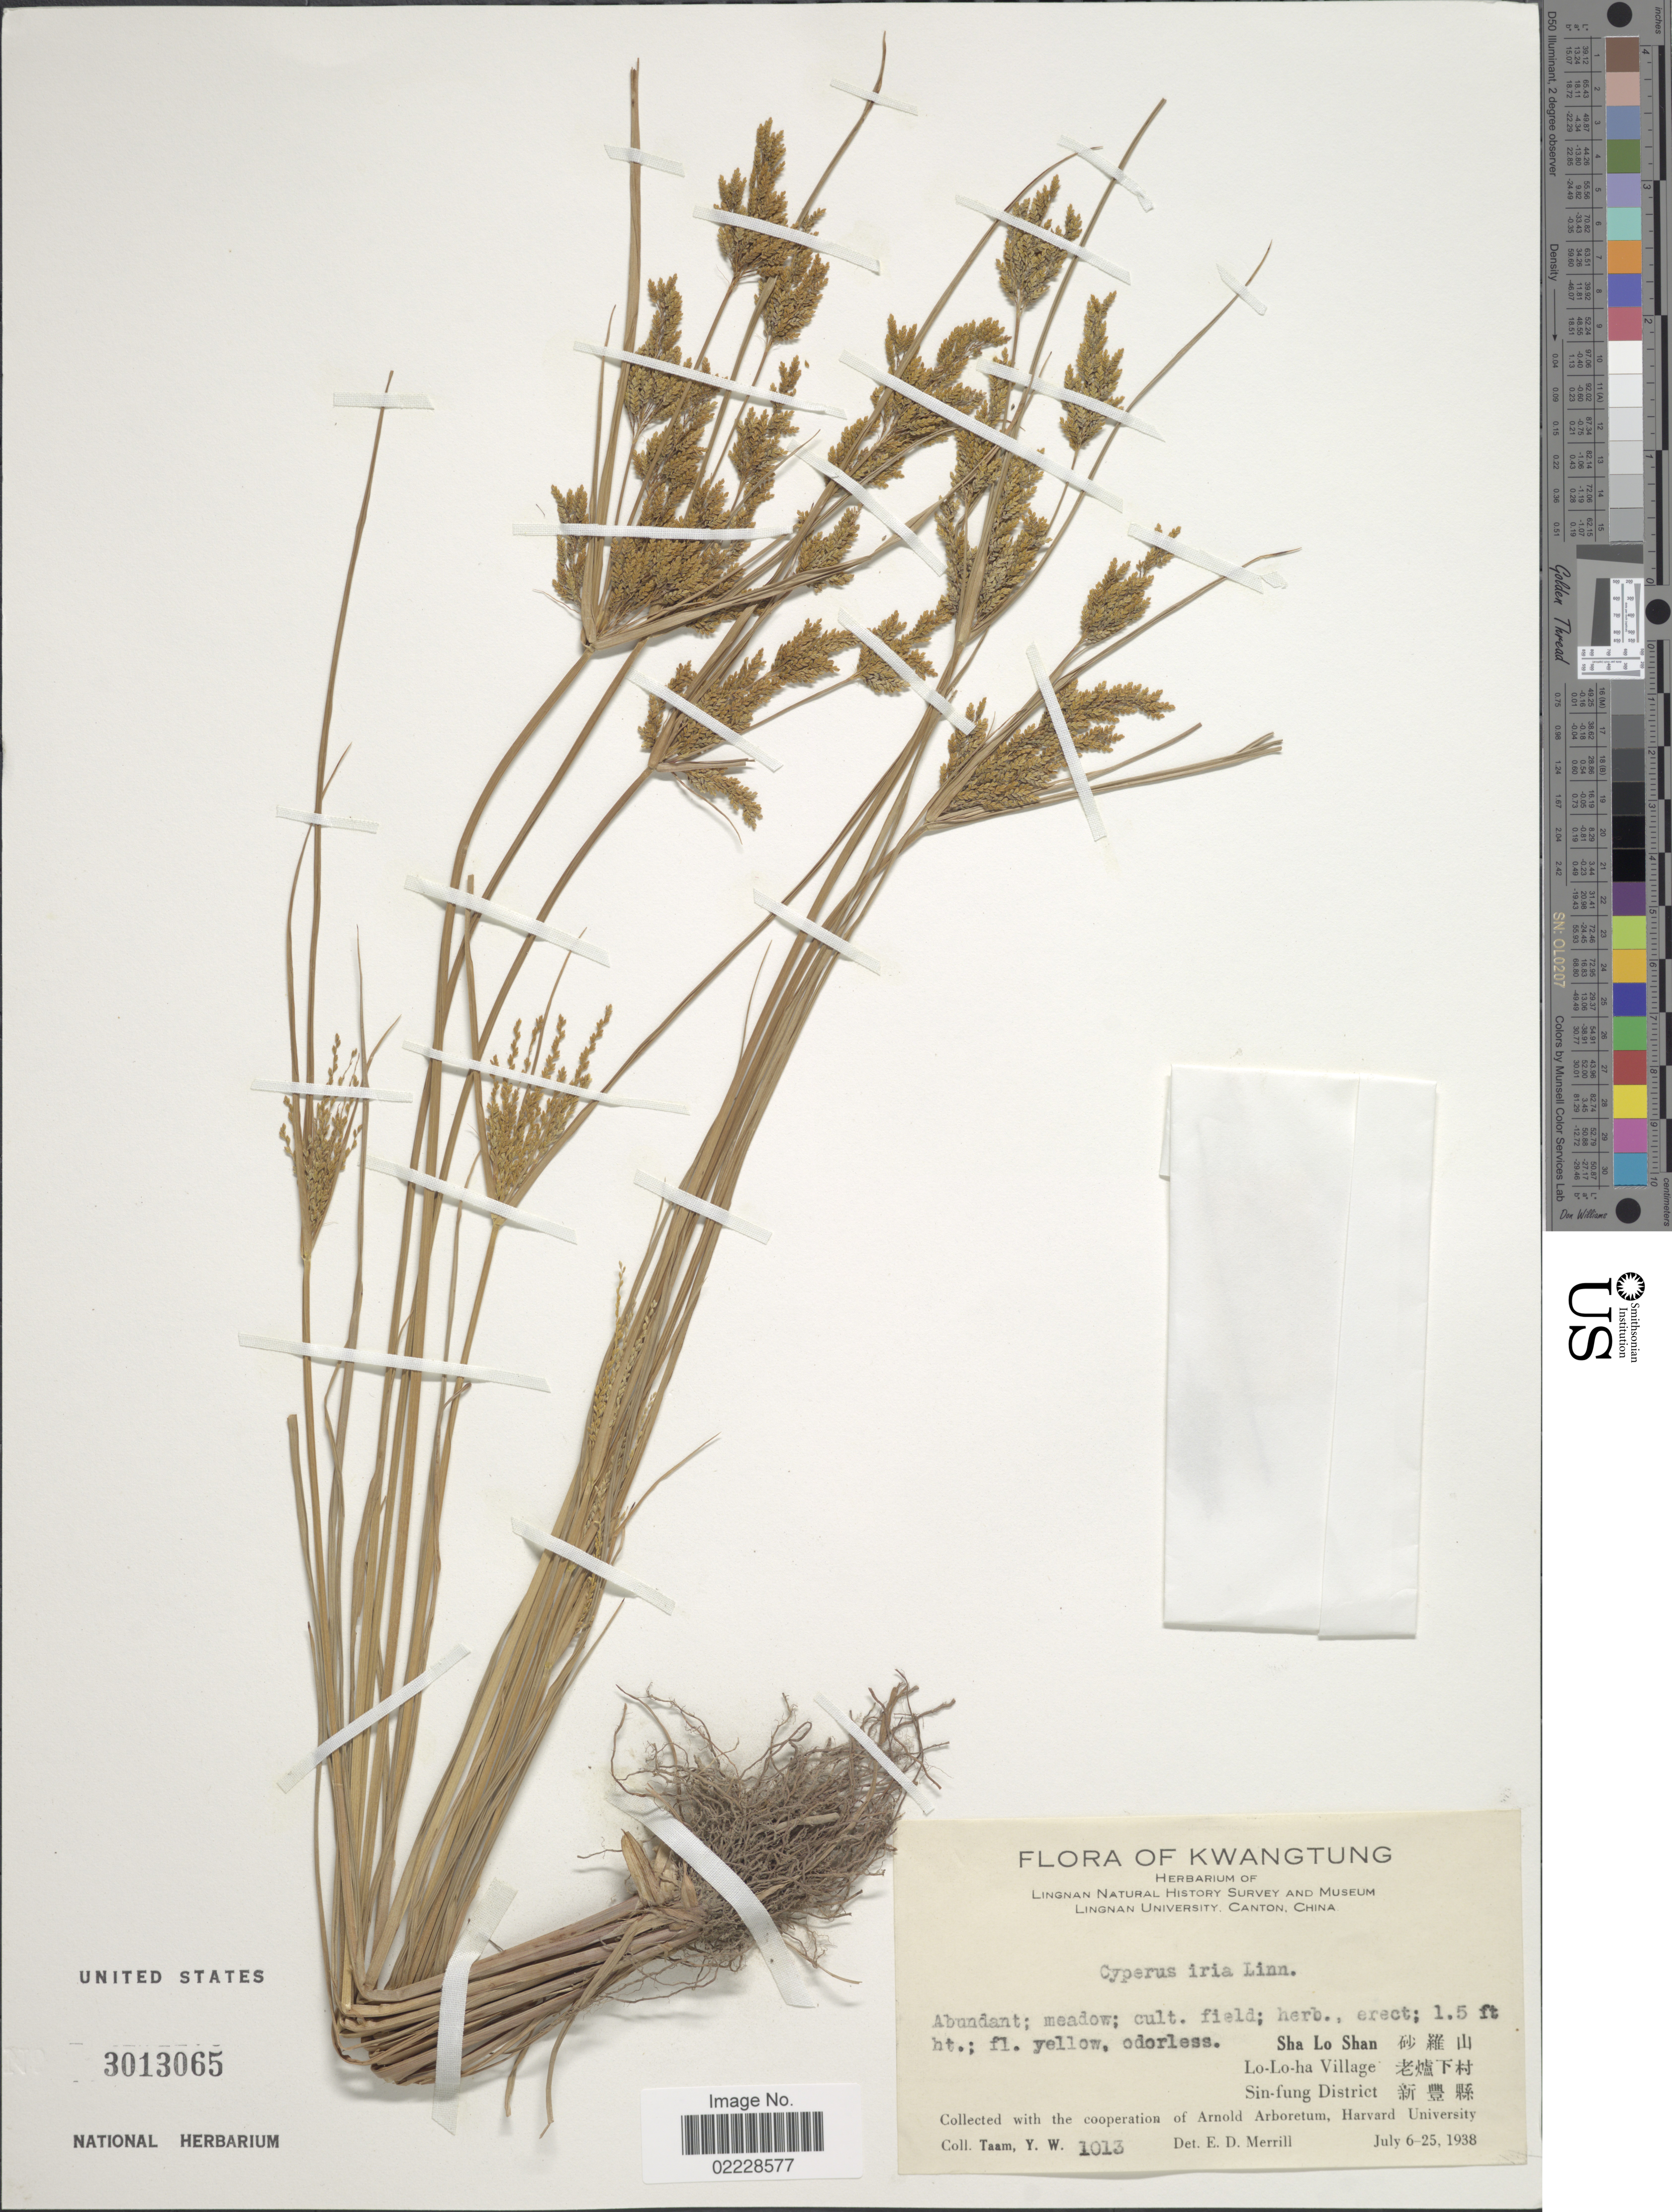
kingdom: Plantae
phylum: Tracheophyta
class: Liliopsida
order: Poales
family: Cyperaceae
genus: Cyperus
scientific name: Cyperus iria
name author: L.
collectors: Y. W. Taam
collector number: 1013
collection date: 1938-07-06/1938-07-25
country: China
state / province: Guangdong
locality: Kwatung,Sha Lo Shan , Lo-Lo ha Village, Sin-Fung District .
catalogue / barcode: US 3013065